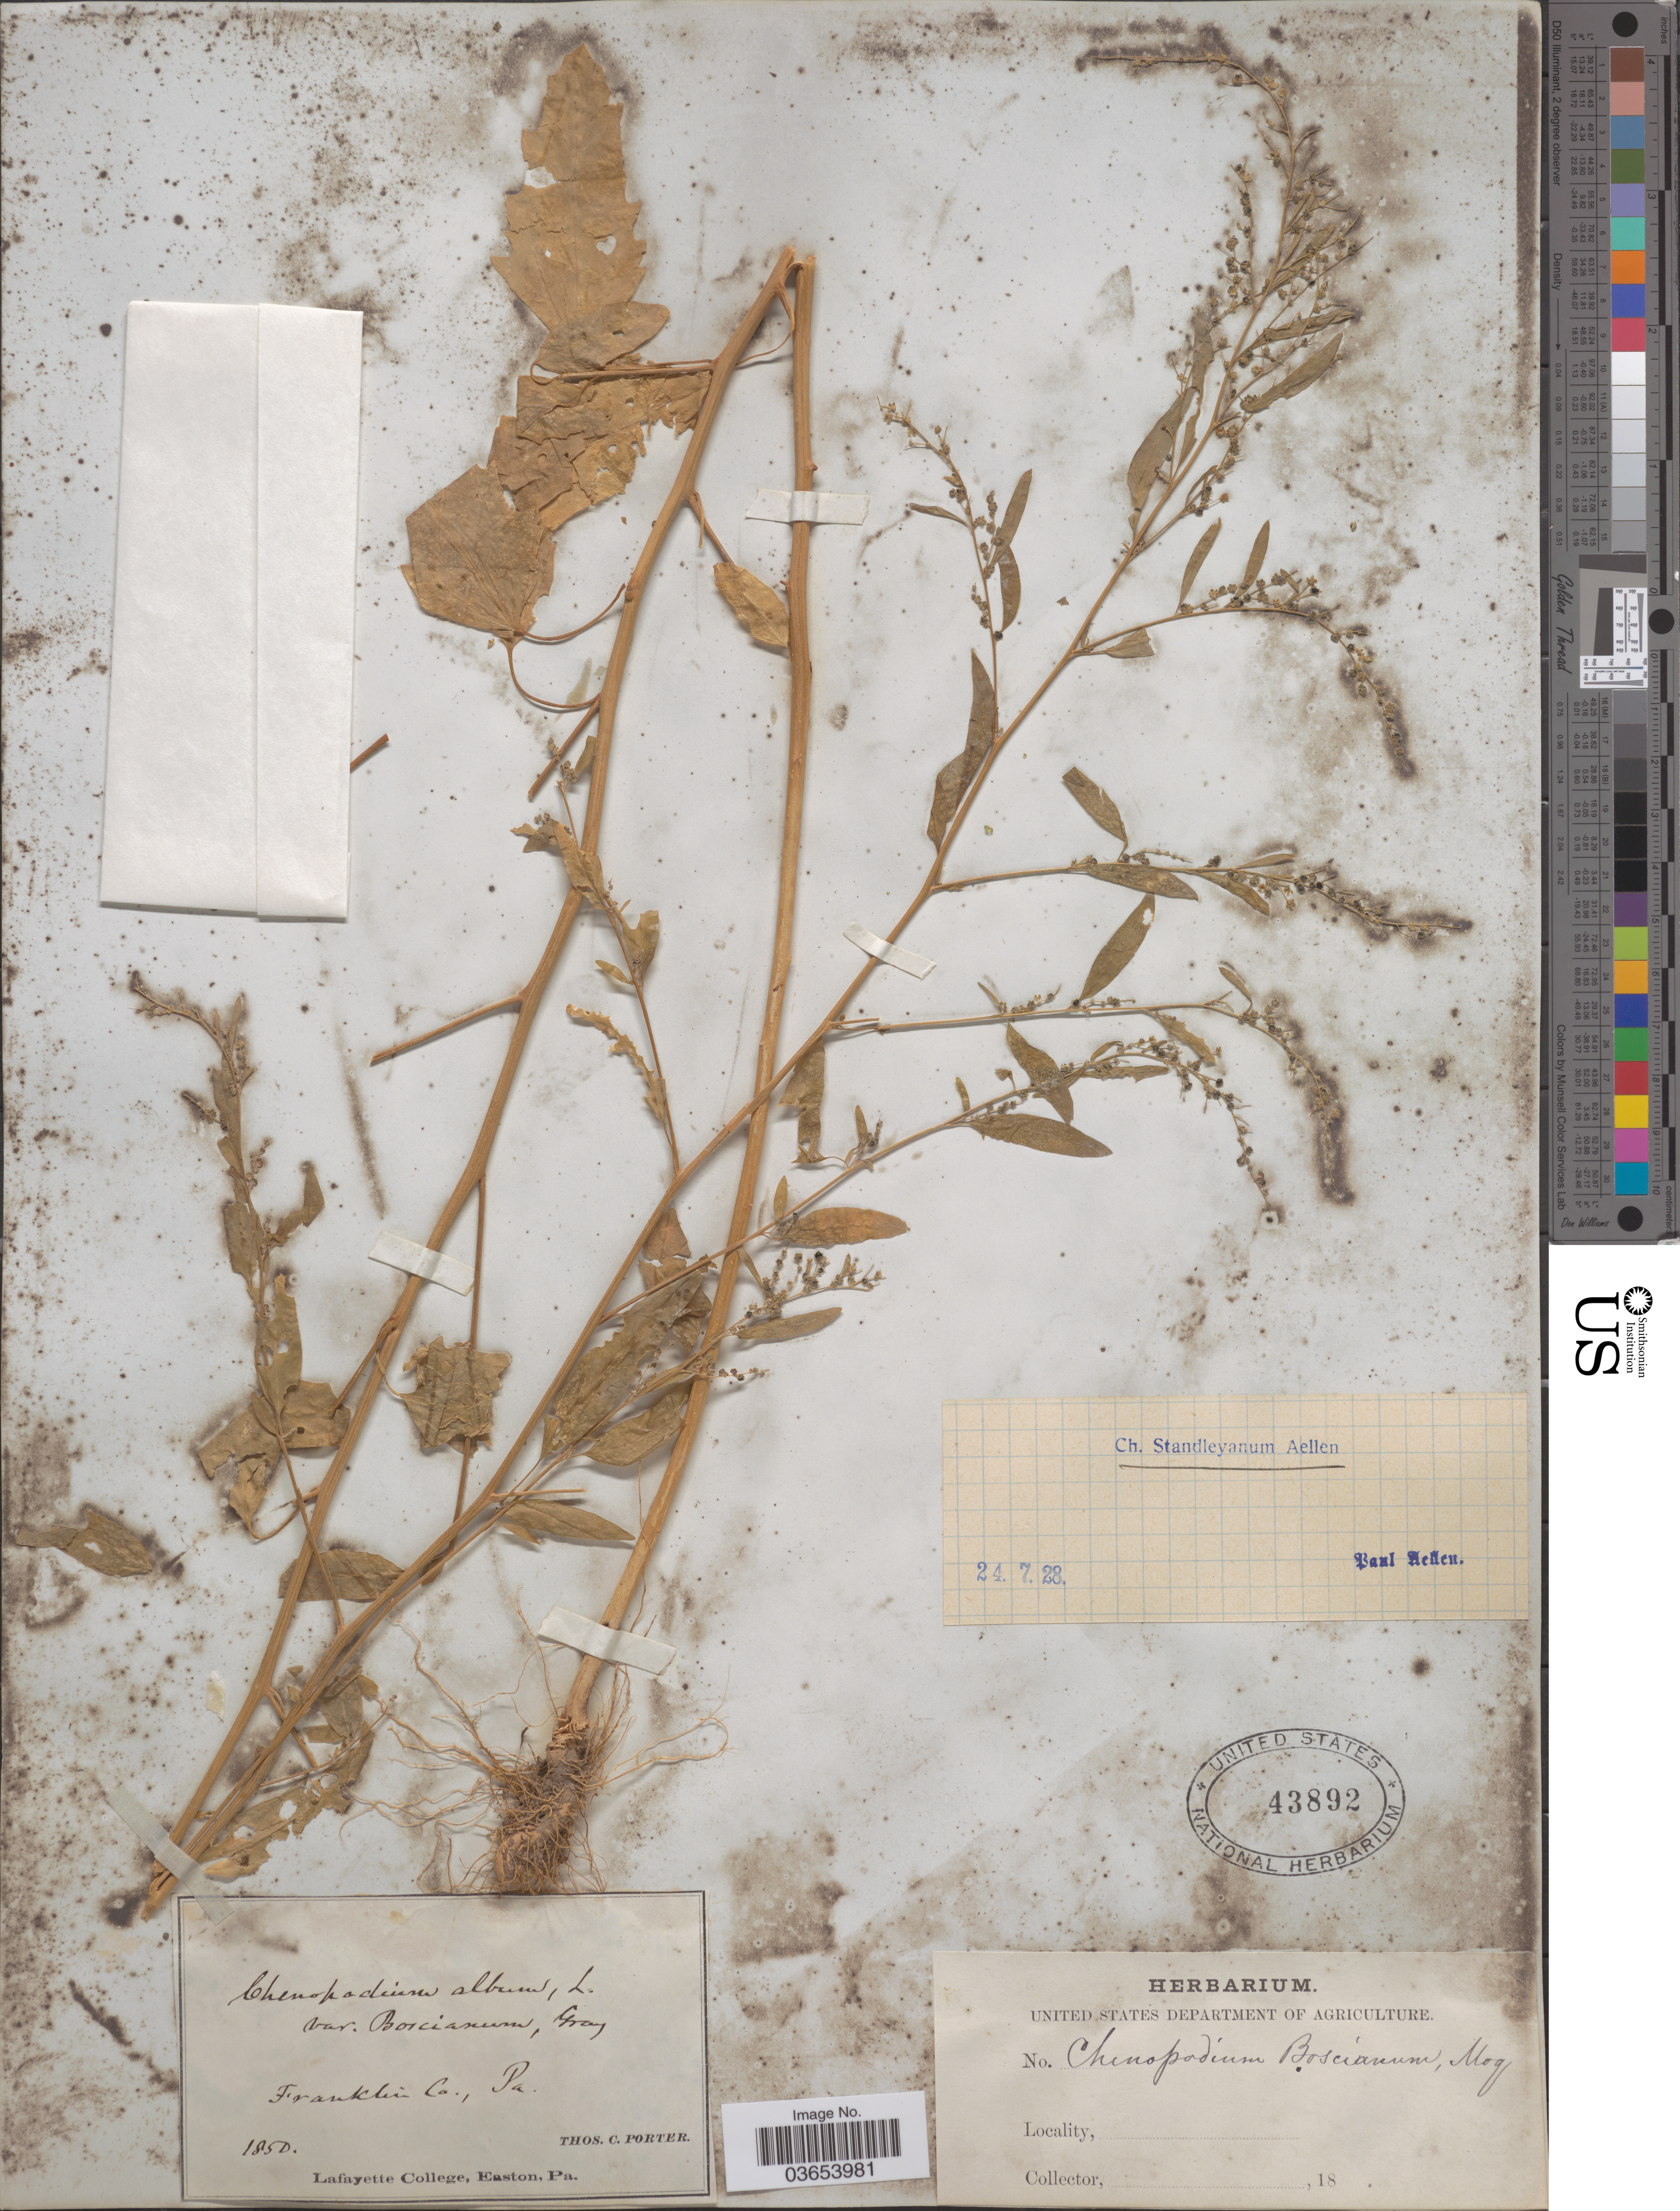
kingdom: Plantae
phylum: Tracheophyta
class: Magnoliopsida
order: Caryophyllales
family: Amaranthaceae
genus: Chenopodium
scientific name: Chenopodium standleyanum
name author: Aellen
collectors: T. Porter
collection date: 1850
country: United States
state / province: Pennsylvania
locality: Franklin Co.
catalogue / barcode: US 43892